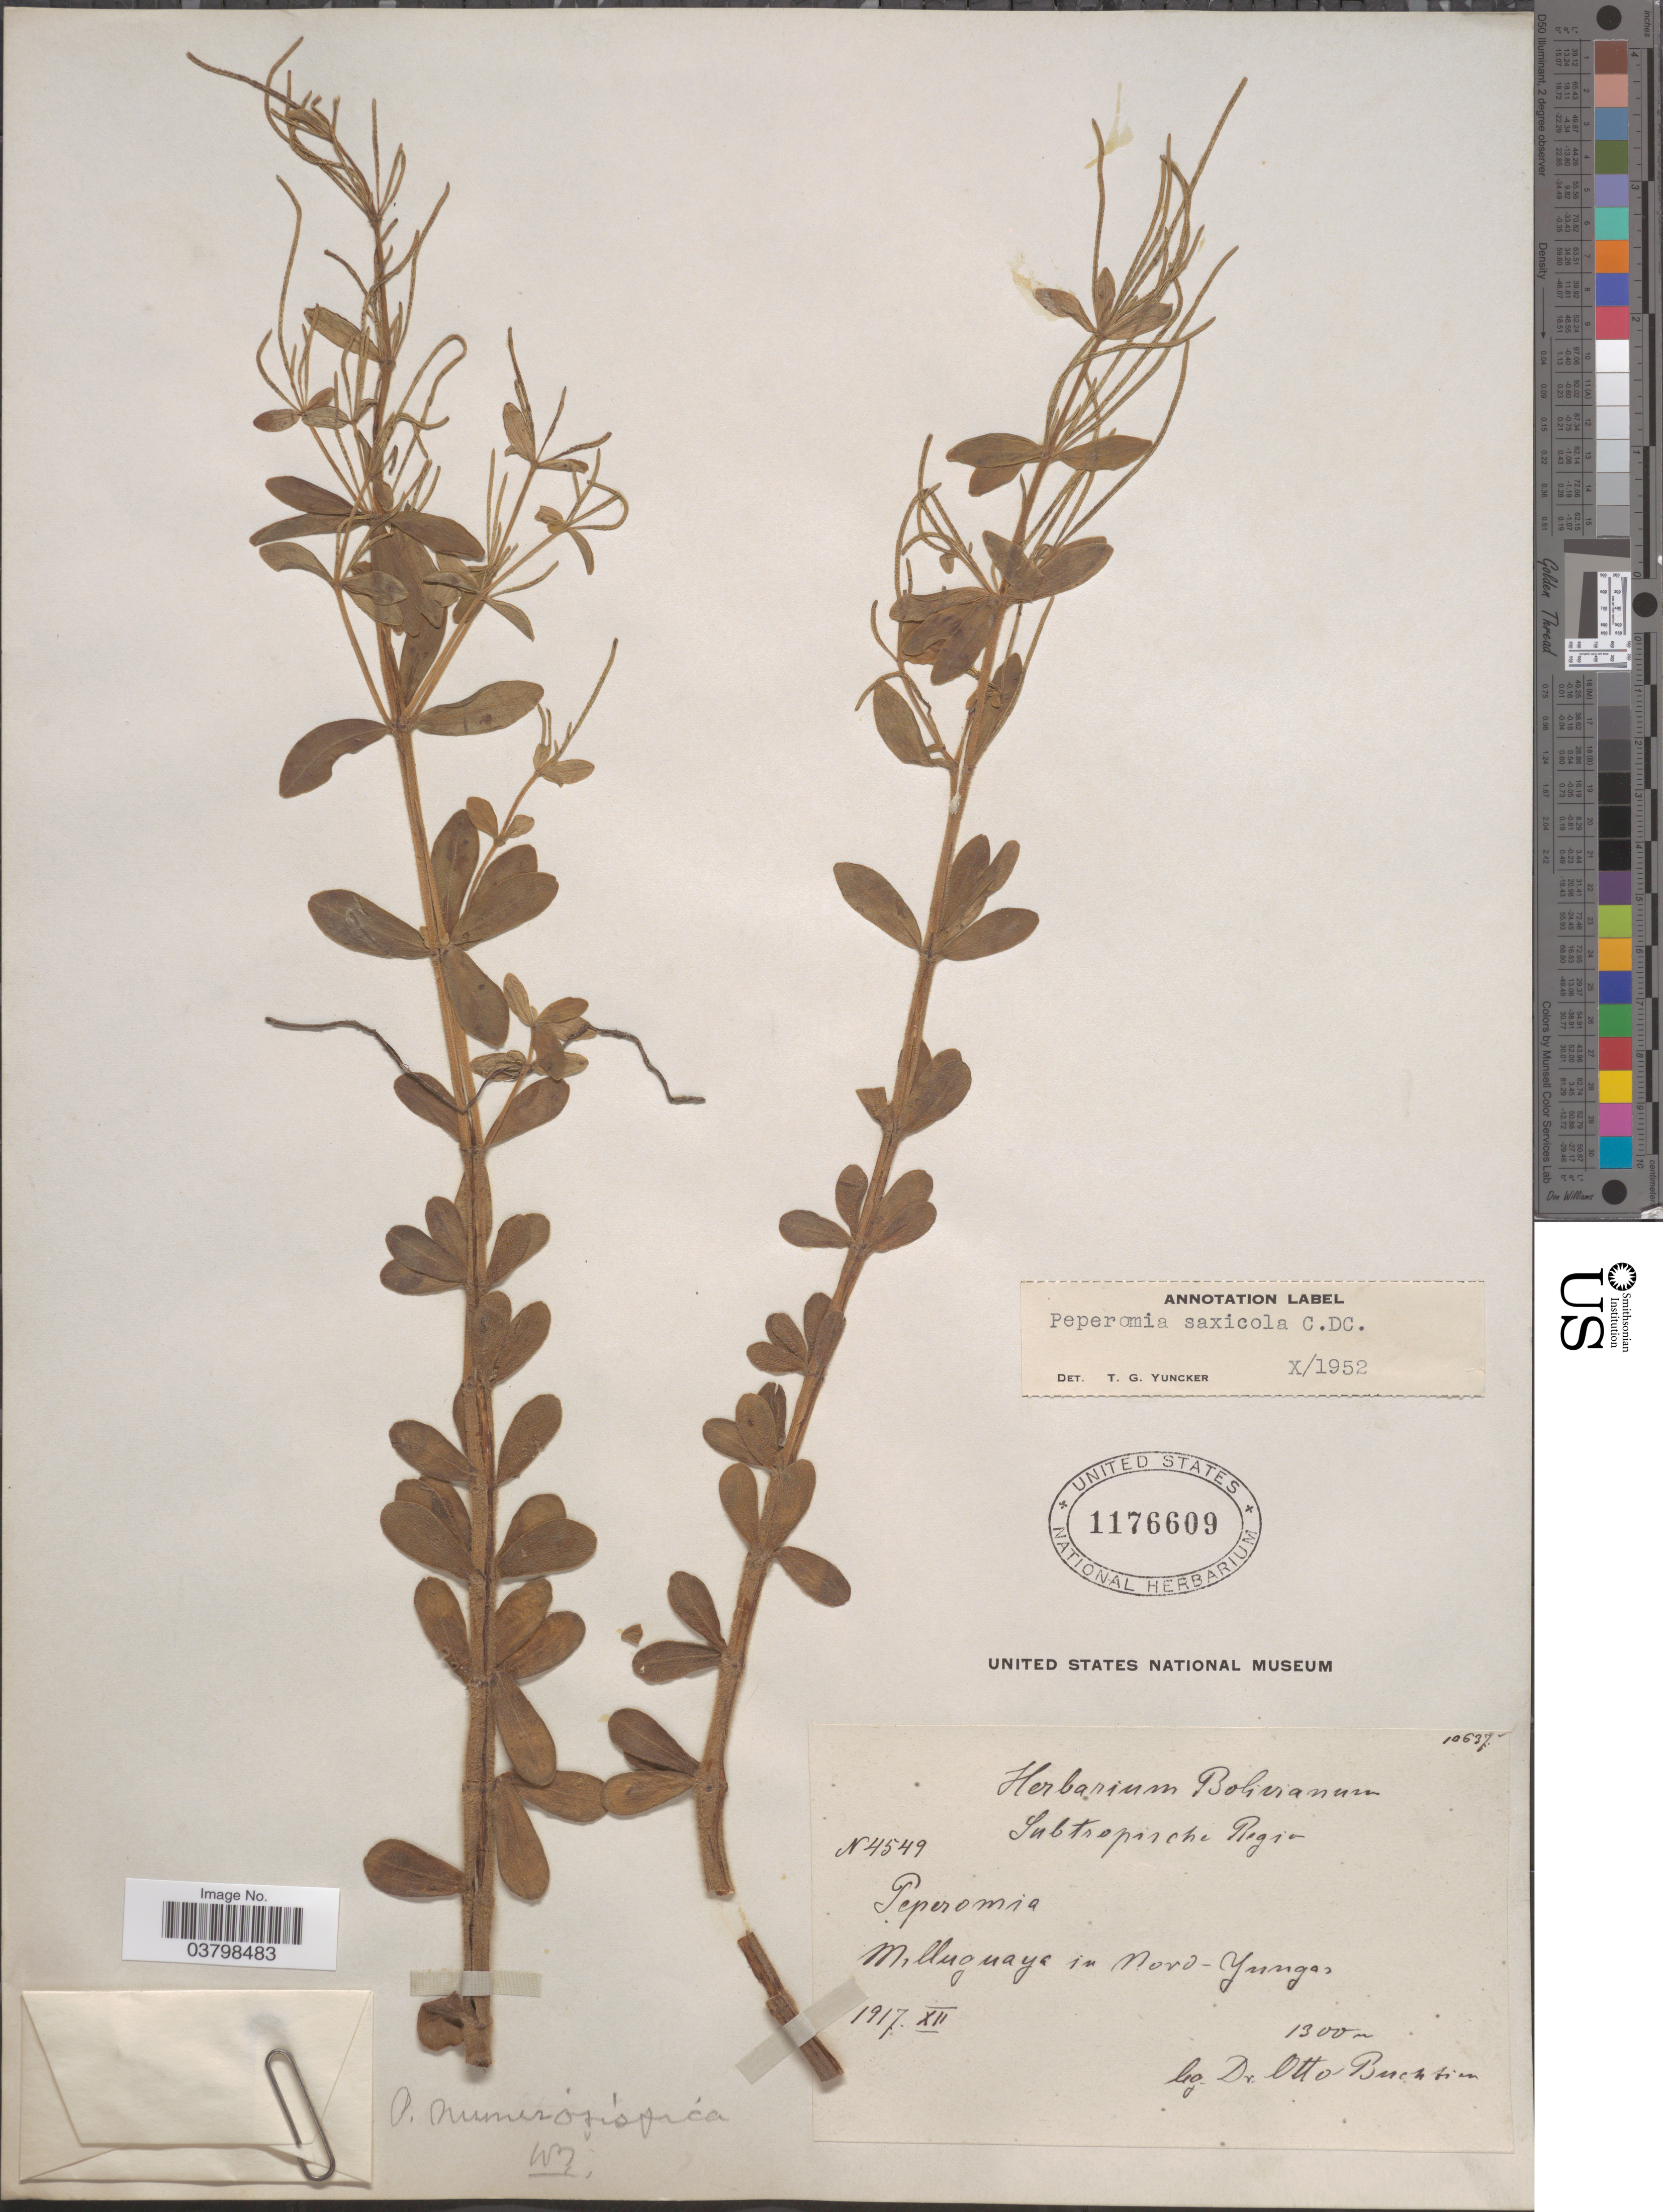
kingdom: Plantae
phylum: Tracheophyta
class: Magnoliopsida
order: Piperales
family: Piperaceae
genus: Peperomia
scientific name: Peperomia saxicola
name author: C. DC.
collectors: O. Buchtien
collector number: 4549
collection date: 1917-12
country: Bolivia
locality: Subtropical Regio. Milluguaya in Nord-Yungas.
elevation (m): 1300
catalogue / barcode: US 1176609